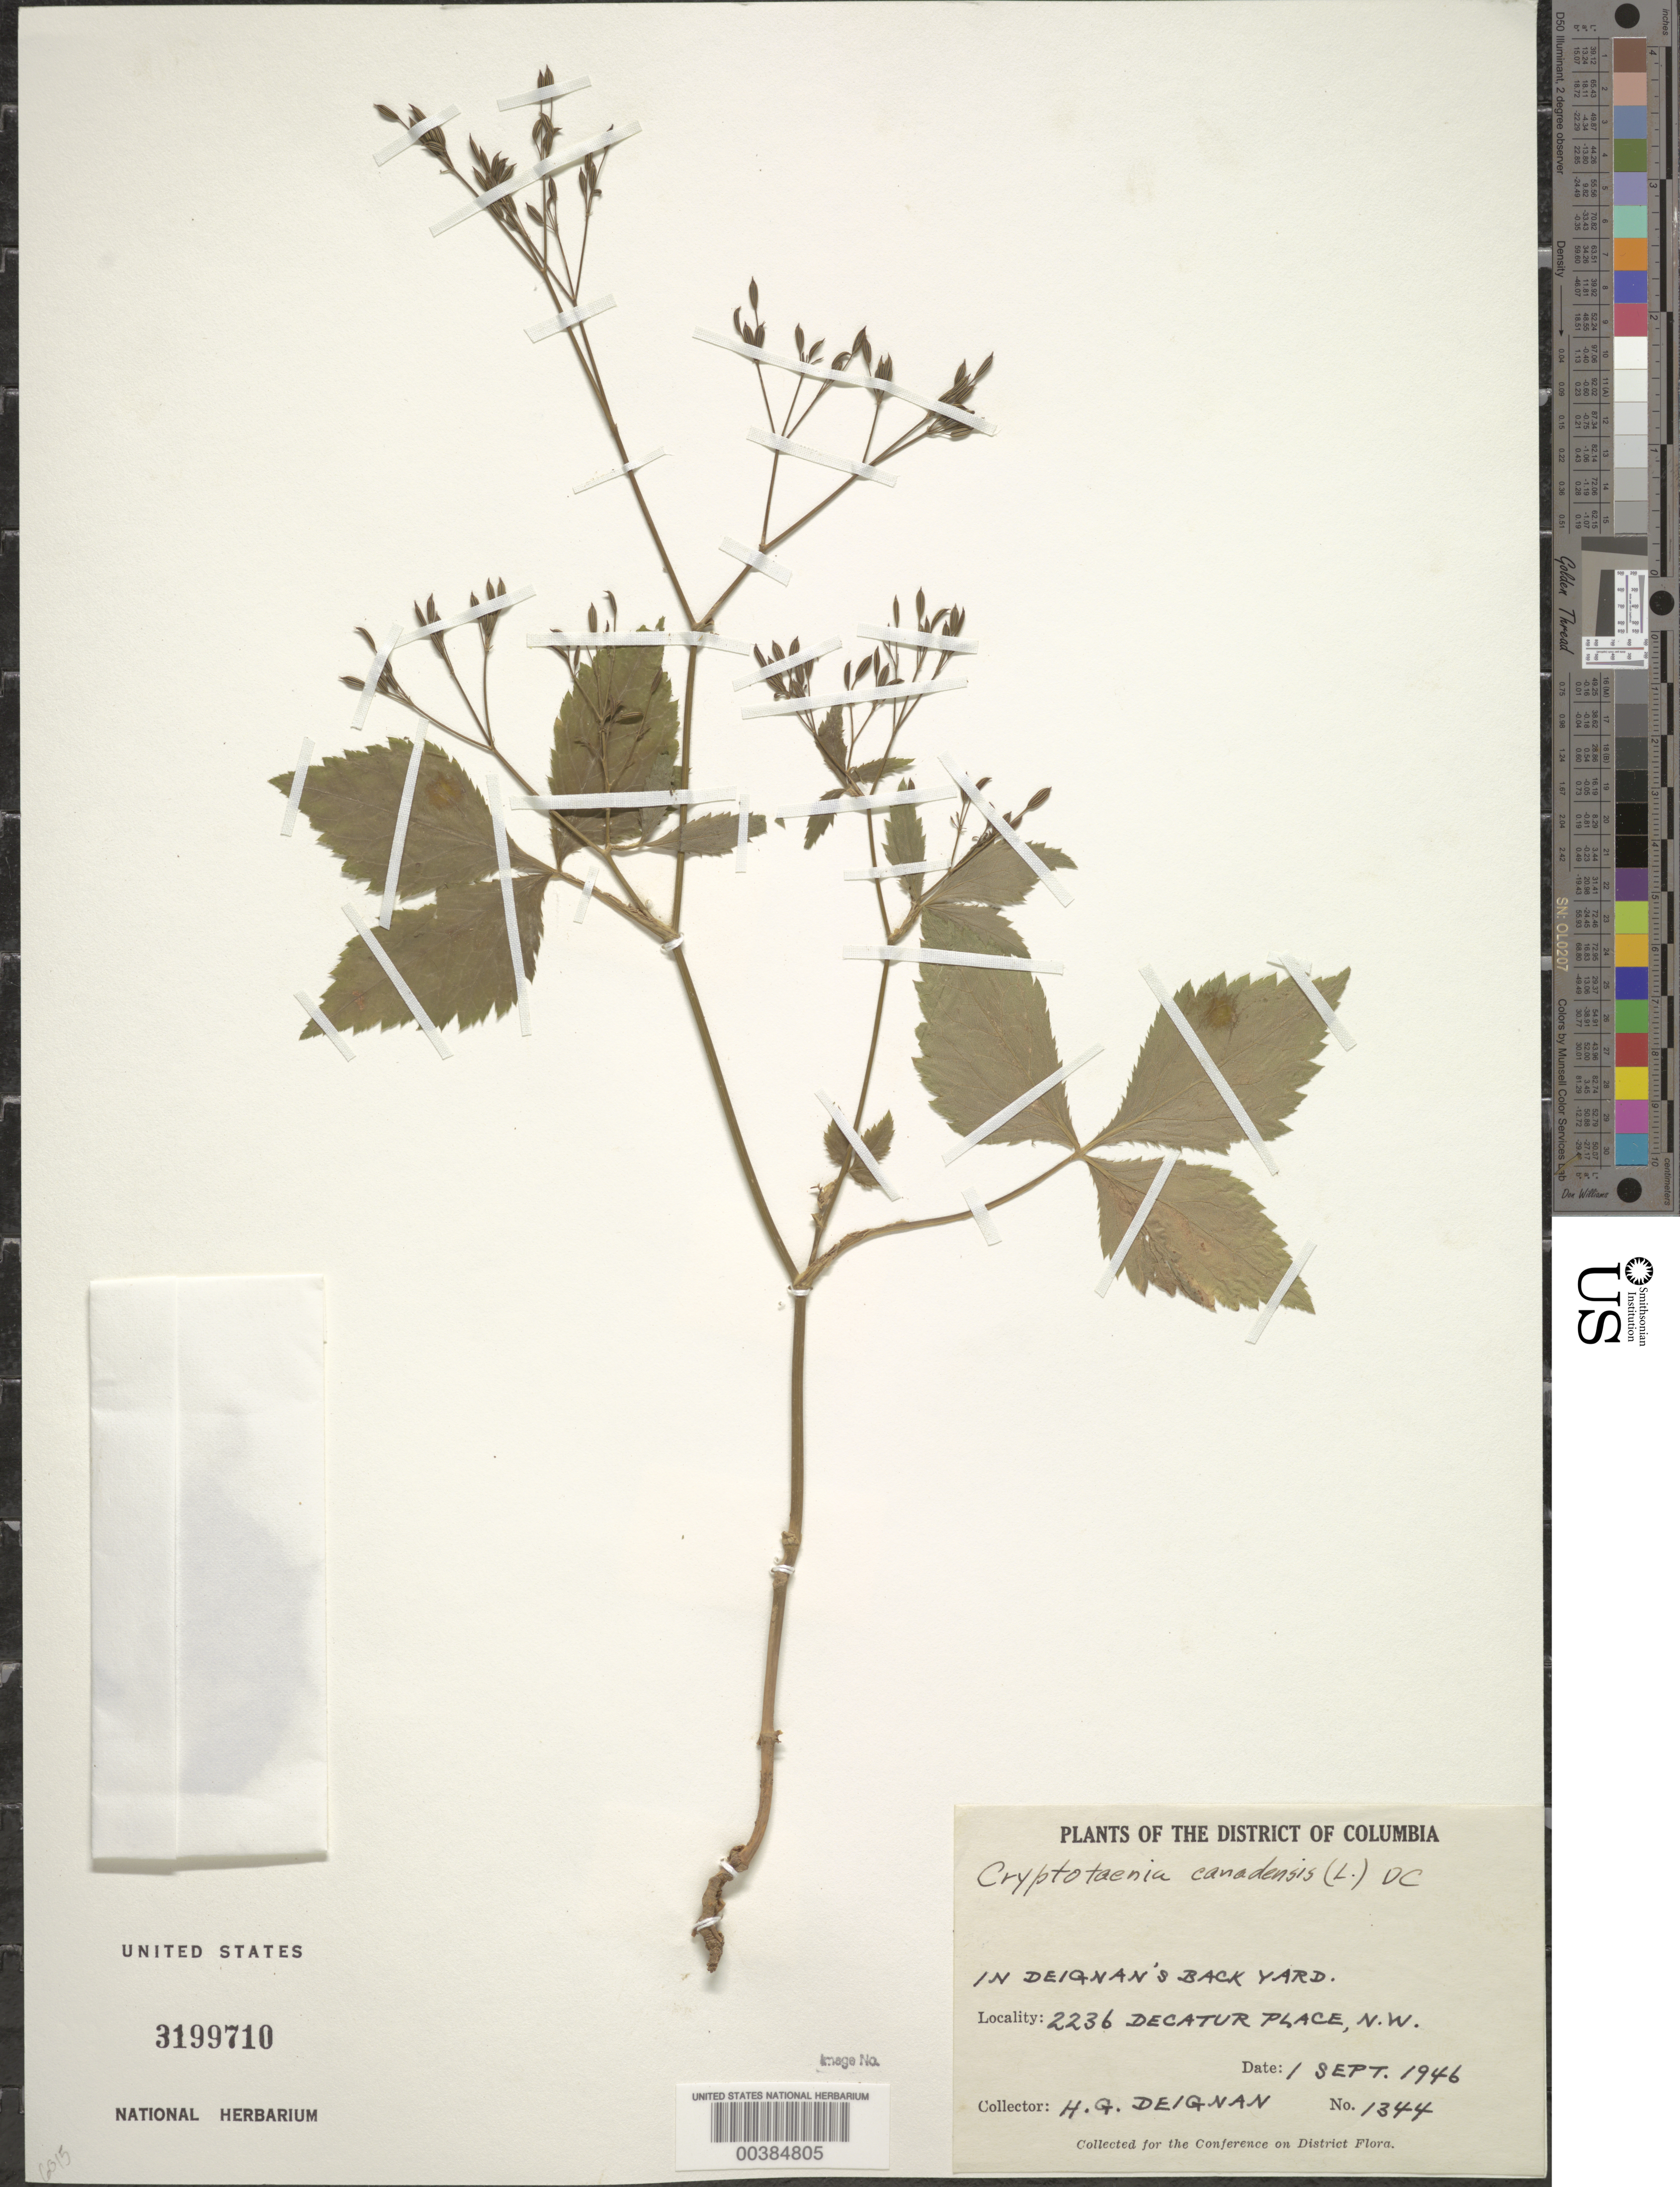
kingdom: Plantae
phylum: Tracheophyta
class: Magnoliopsida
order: Apiales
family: Apiaceae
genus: Cryptotaenia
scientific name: Cryptotaenia canadensis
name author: (L.) DC.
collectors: H. Deignan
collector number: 1344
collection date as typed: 01 Sep 1946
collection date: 1946-09-01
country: United States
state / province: District of Columbia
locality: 2236 Decatur Place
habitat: In deignan's back yard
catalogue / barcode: US 3199710